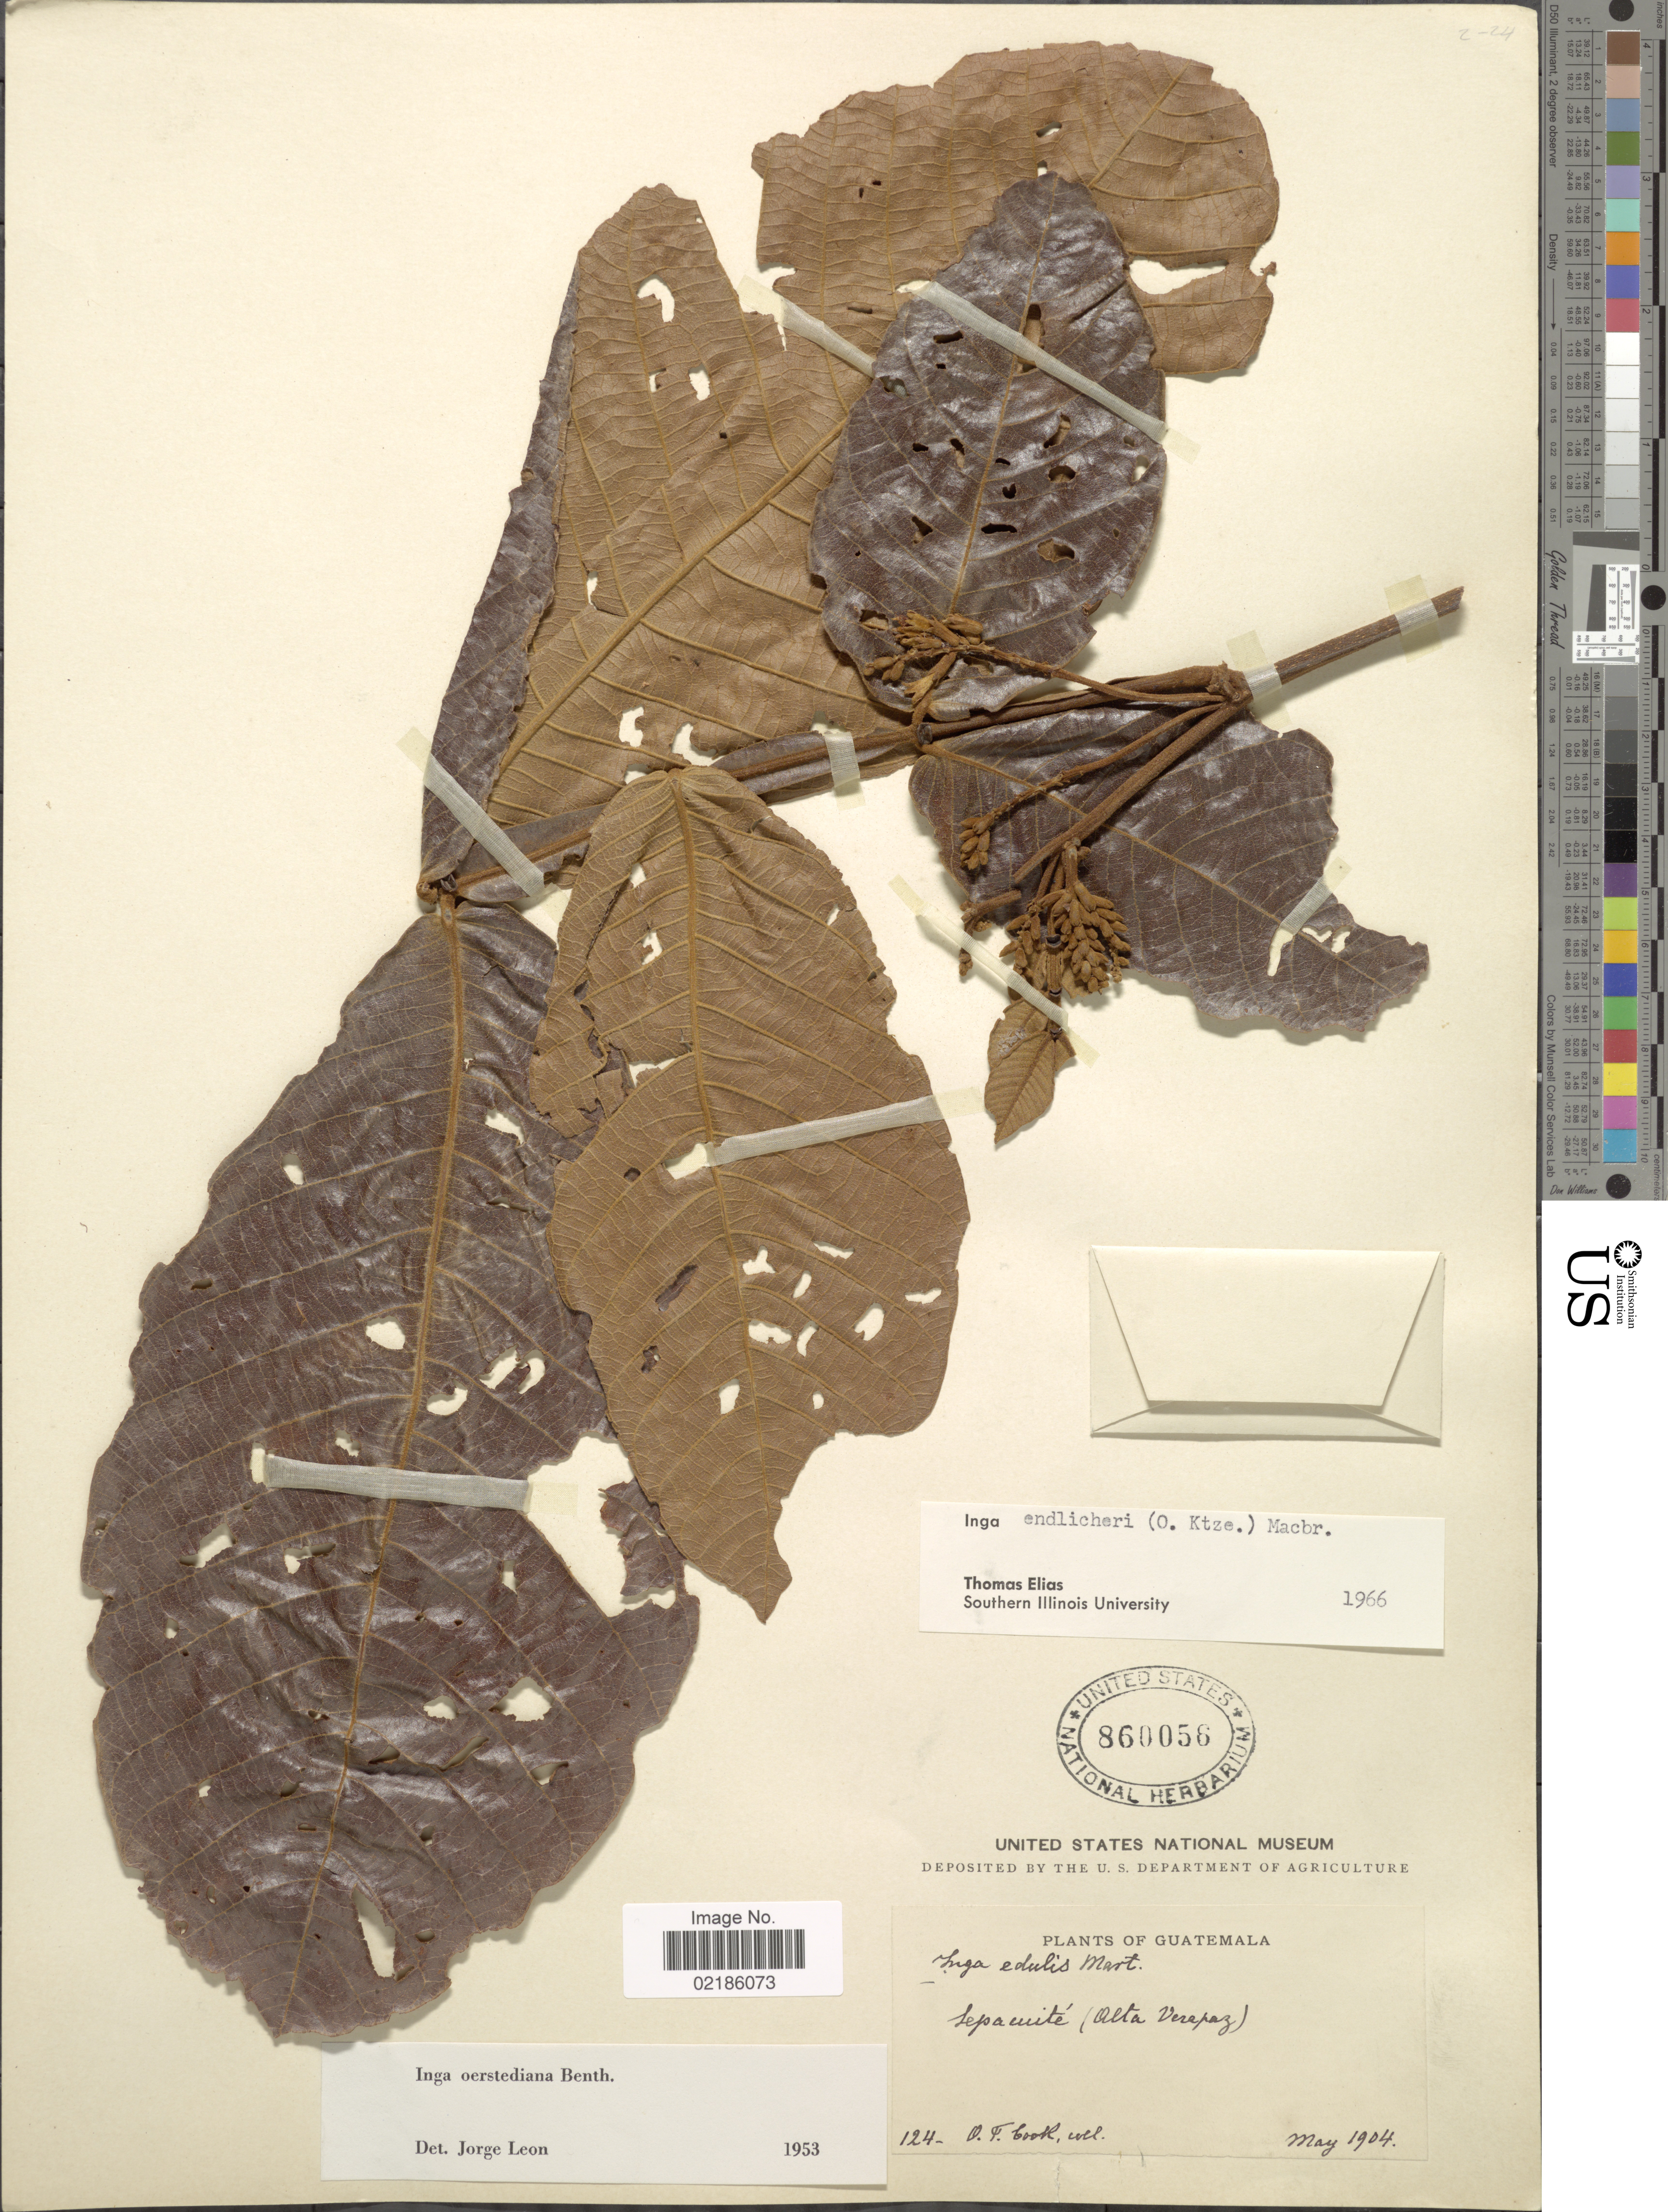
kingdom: Plantae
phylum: Tracheophyta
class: Magnoliopsida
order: Fabales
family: Fabaceae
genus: Inga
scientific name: Inga endlicheri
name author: (Kuntze) J.F. Macbr.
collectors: O. F. Cook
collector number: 124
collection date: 1904-05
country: Guatemala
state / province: Alta Verapaz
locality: Sepacuite (Alta Verapaz)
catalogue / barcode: US 860056